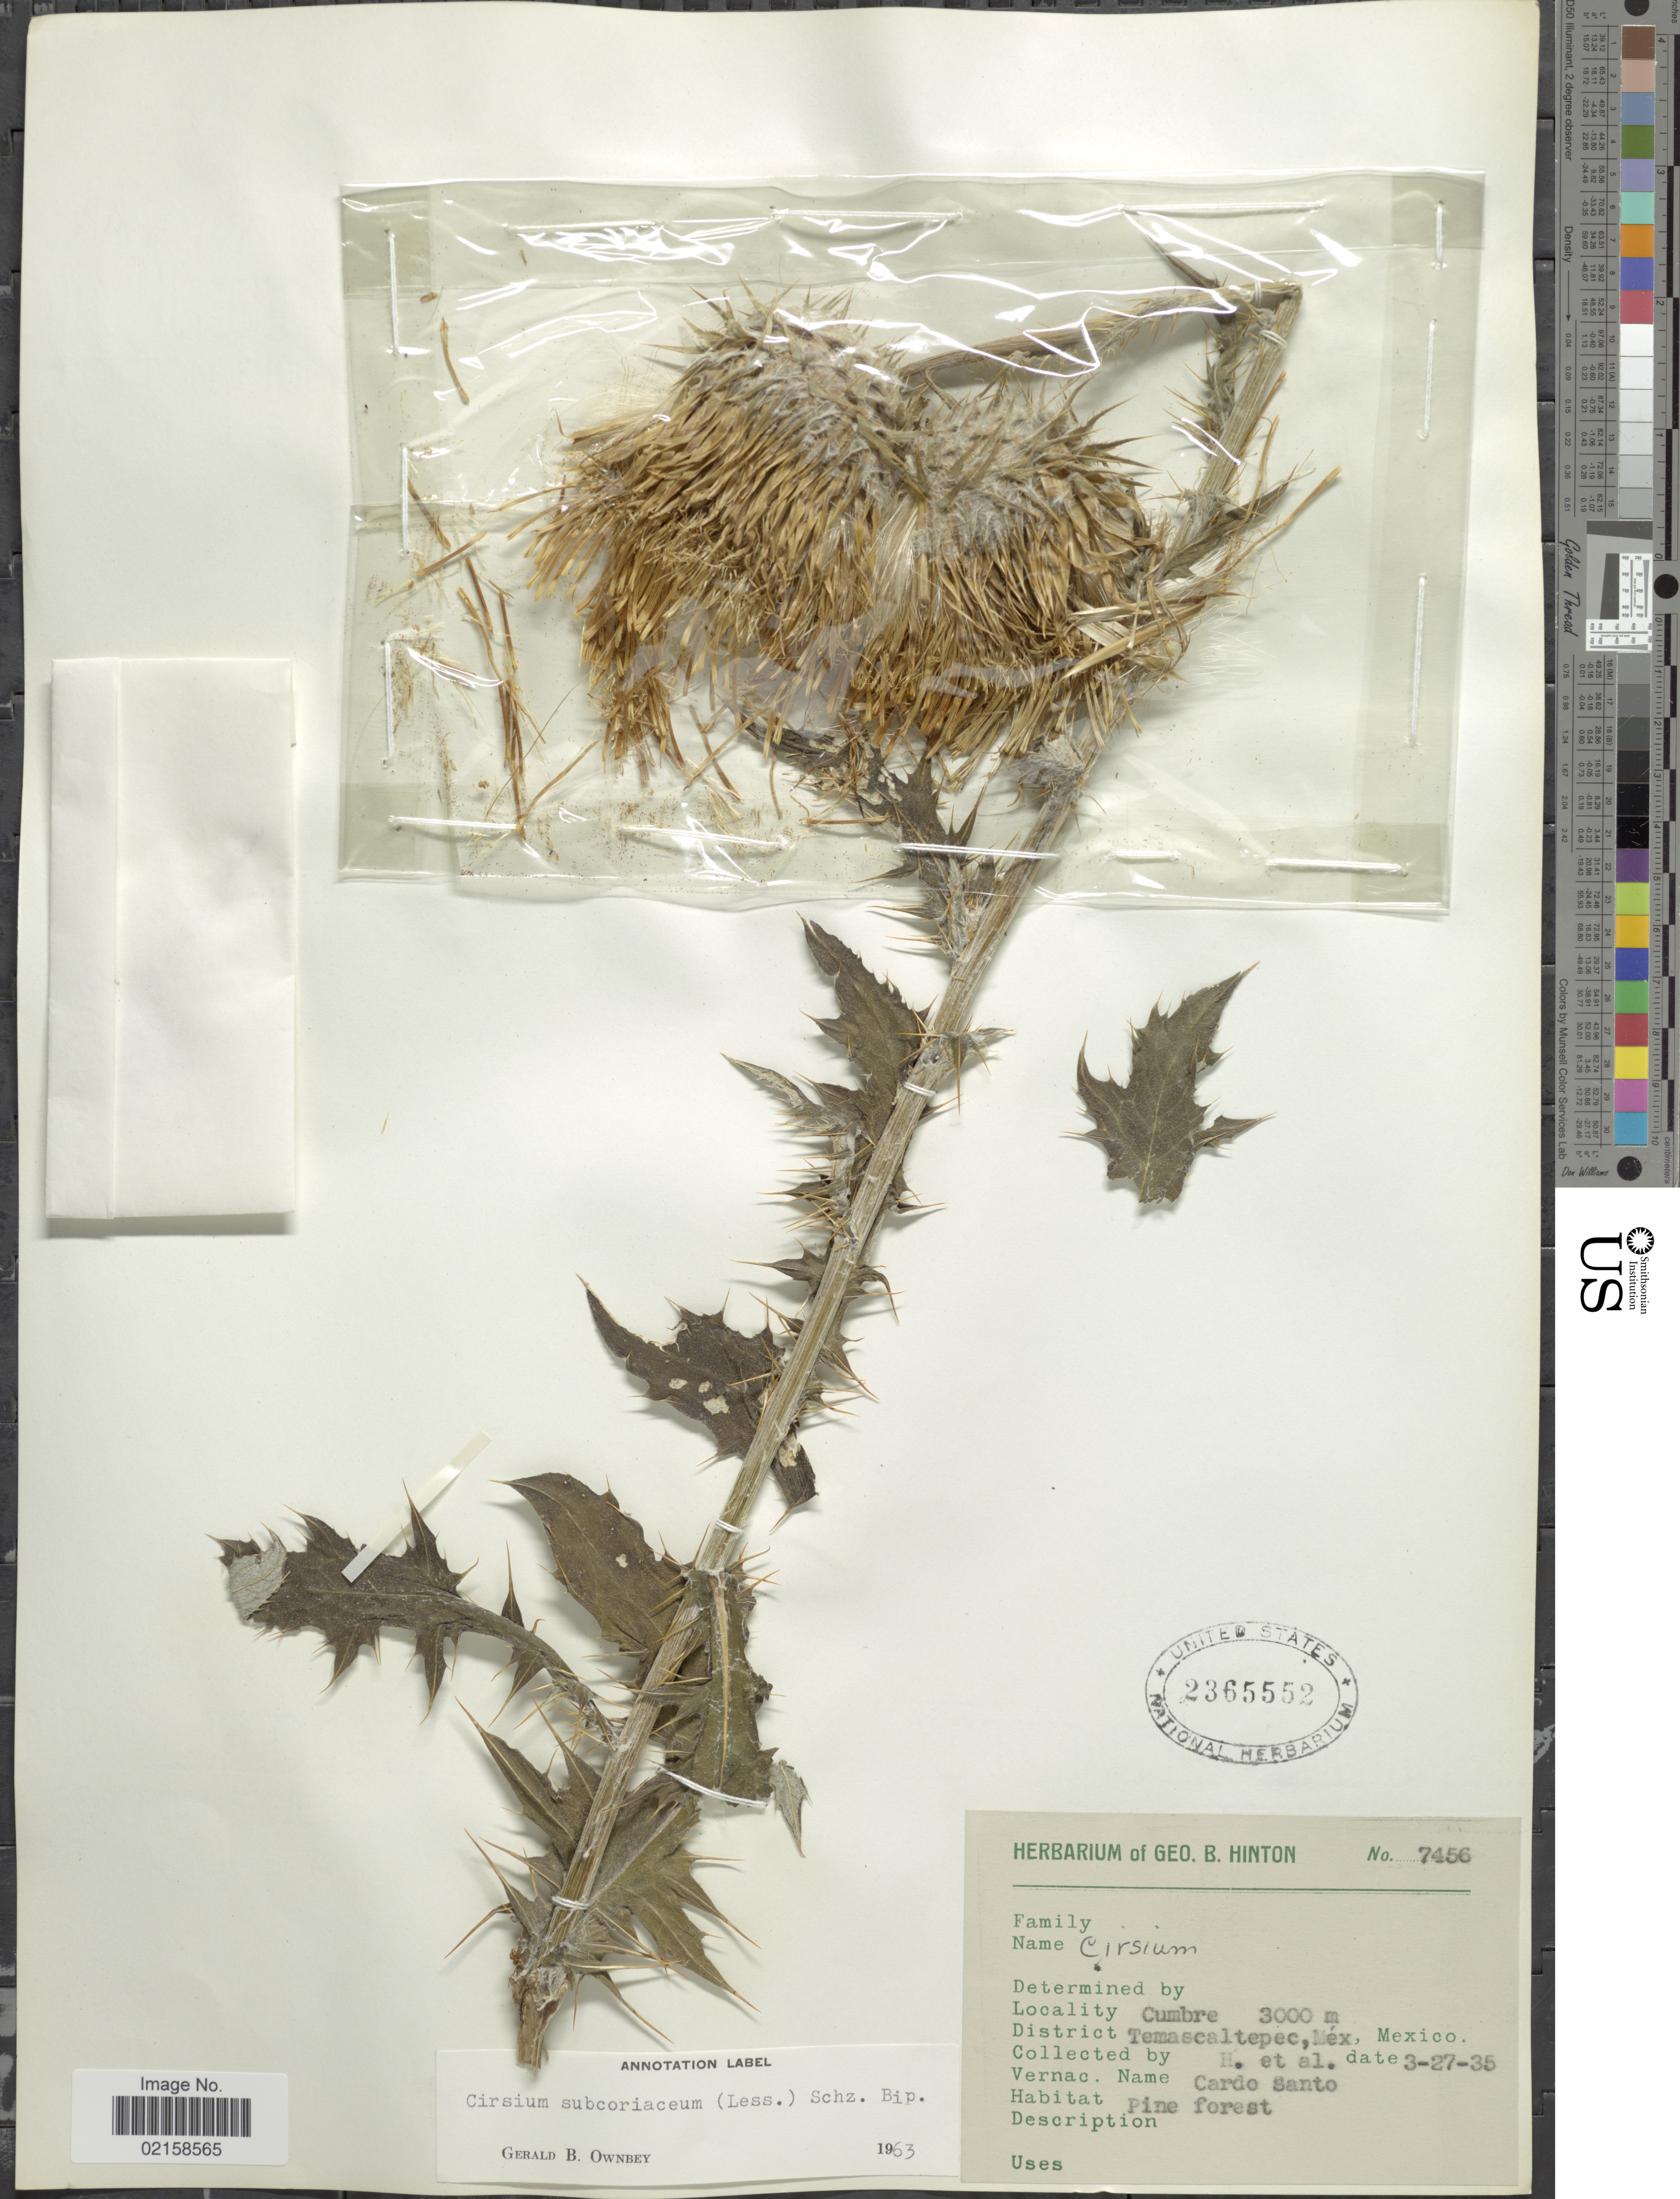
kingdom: Plantae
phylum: Tracheophyta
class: Magnoliopsida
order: Asterales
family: Asteraceae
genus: Cirsium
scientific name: Cirsium subcoriaceum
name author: (Less.) Sch. Bip.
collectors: G. B. Hinton & et al.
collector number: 7456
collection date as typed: Transcribed d/m/y: 27/3/35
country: Mexico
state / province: México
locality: Cumbre, District Temascaltepec.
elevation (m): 3000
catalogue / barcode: US 2365552